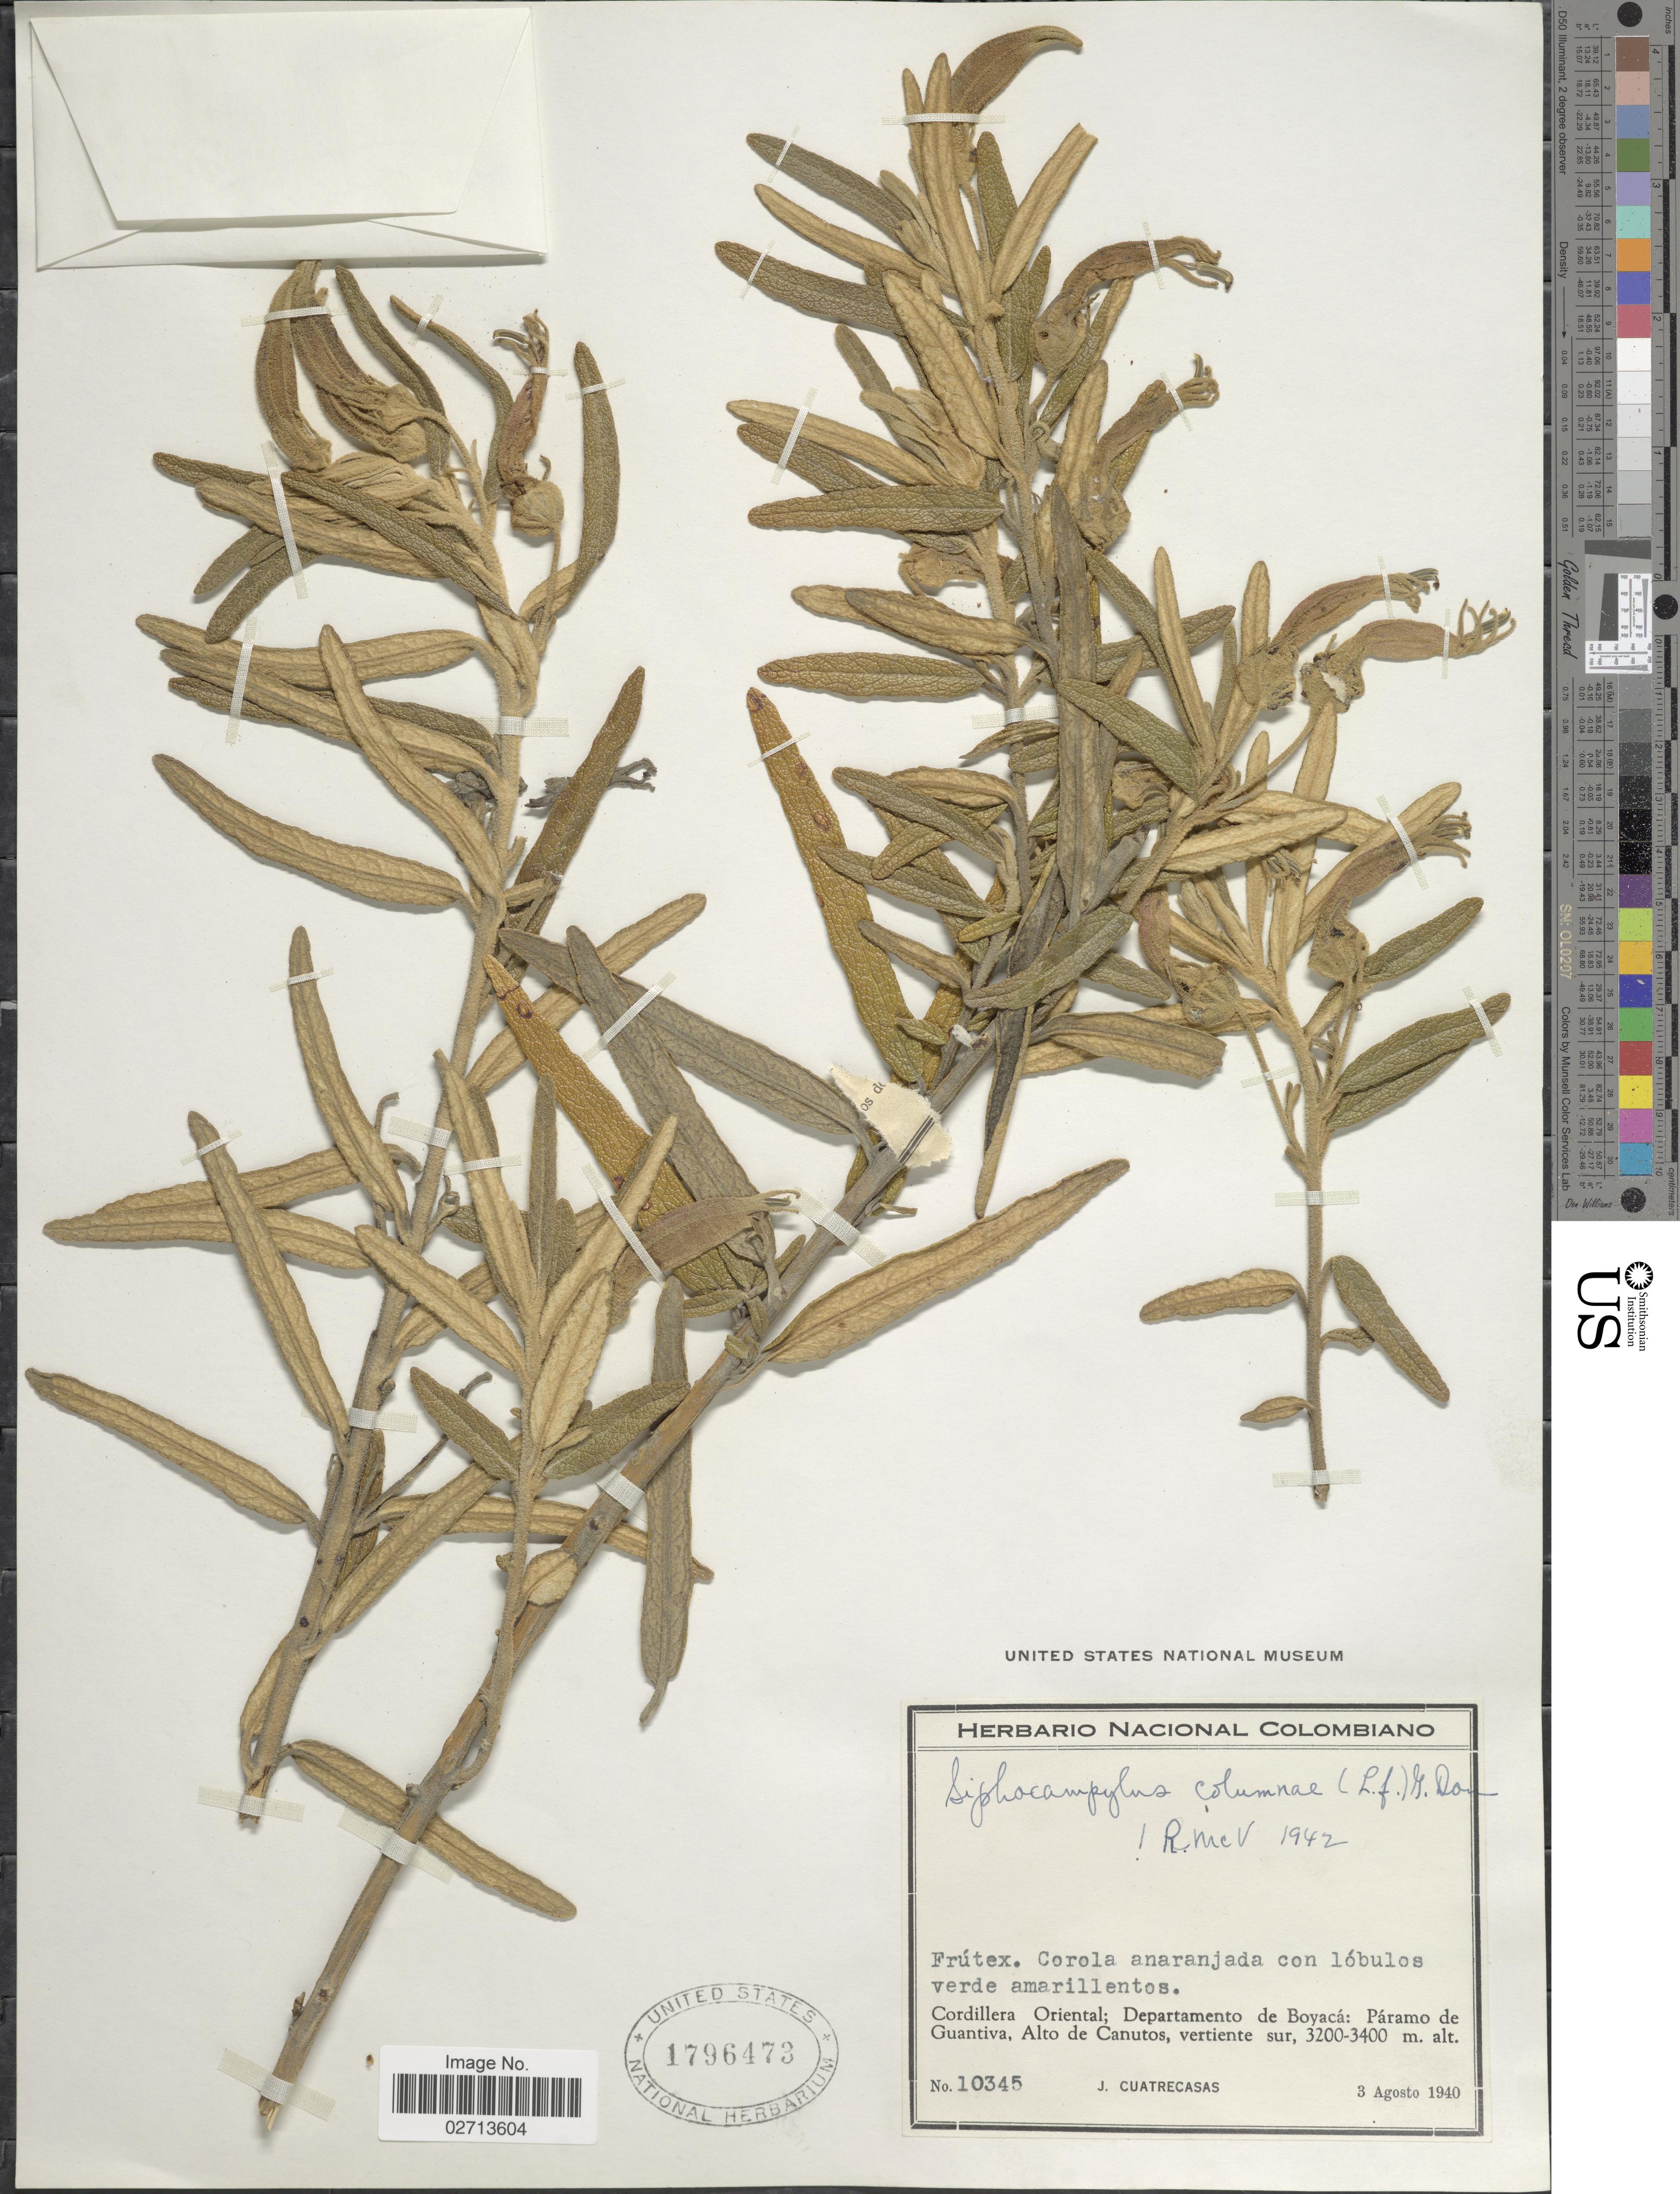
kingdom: Plantae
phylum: Tracheophyta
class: Magnoliopsida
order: Asterales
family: Campanulaceae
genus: Siphocampylus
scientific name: Siphocampylus columnae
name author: (L. f.) G. Don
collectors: J. Cuatrecasas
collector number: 10345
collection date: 1940-08-03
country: Colombia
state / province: Boyacá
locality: Cordillera Oriental. Paramo de Guantiva, Alto de Canutos, vertiente sur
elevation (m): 3200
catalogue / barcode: US 1796473